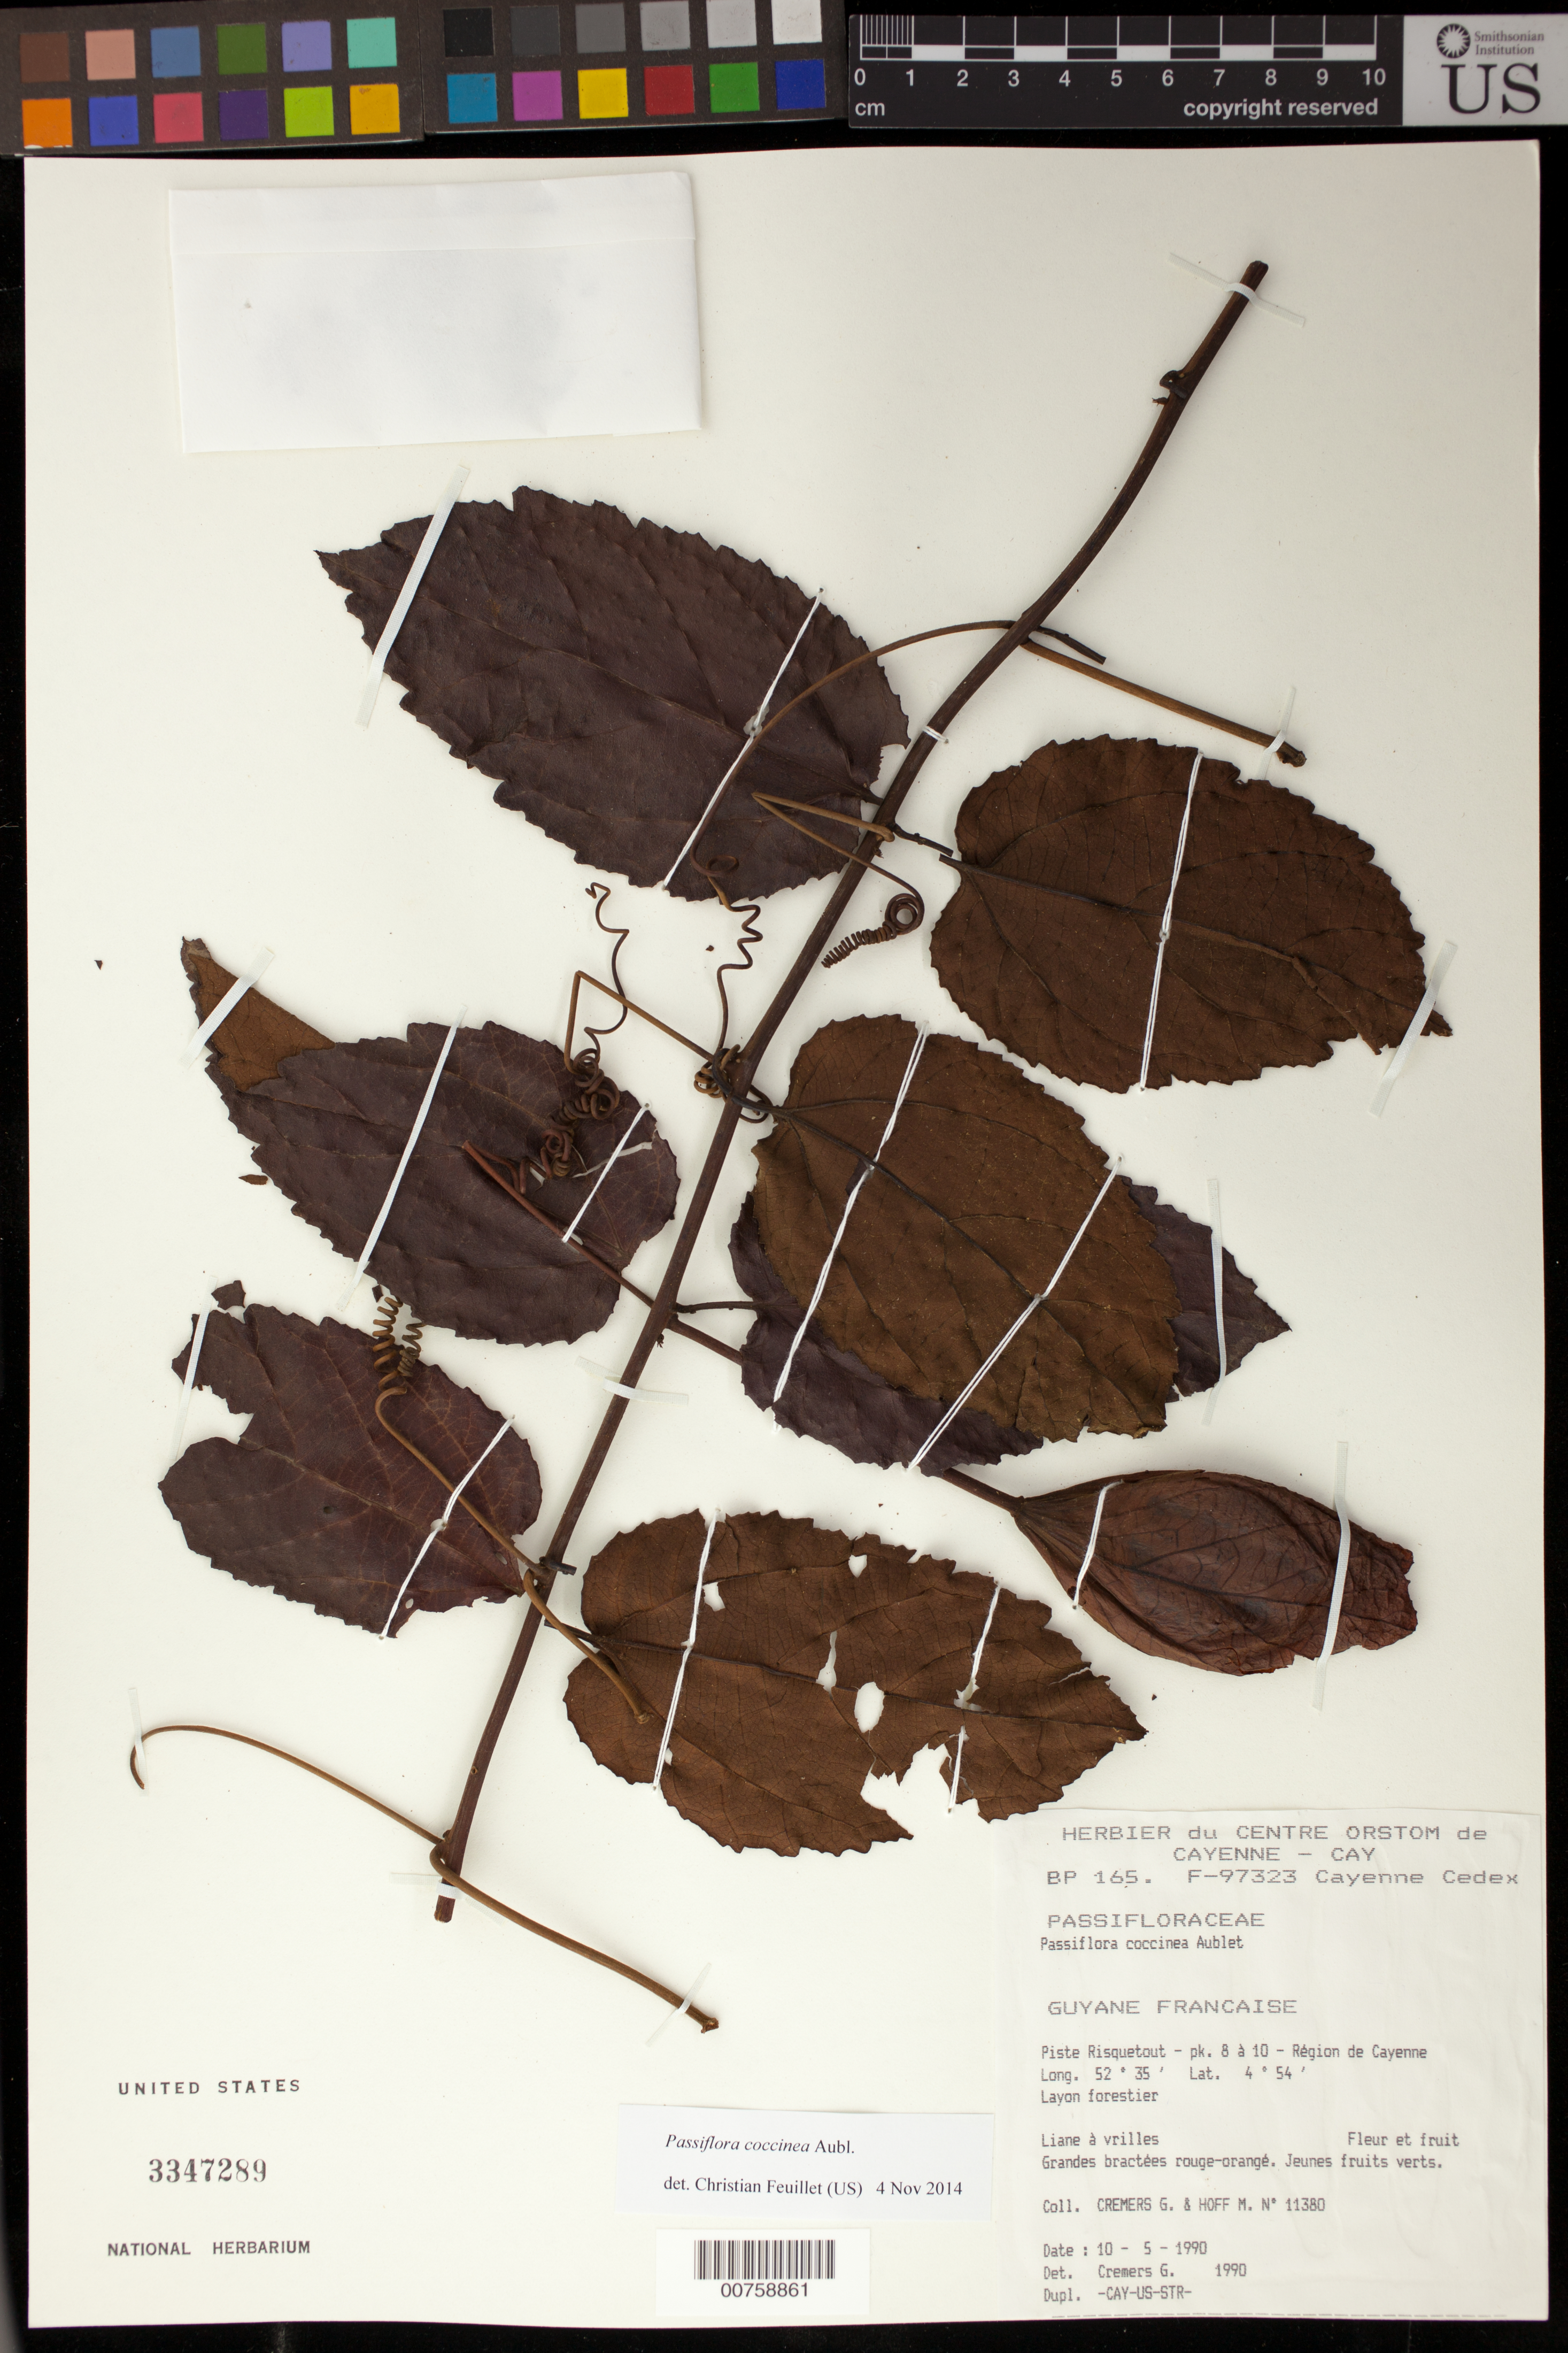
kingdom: Plantae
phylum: Tracheophyta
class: Magnoliopsida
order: Malpighiales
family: Passifloraceae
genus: Passiflora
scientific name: Passiflora coccinea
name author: Aubl.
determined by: Feuillet, C.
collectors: G. Cremers & M. Hoff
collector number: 11380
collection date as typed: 10-May-90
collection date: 1990-05-10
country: French Guiana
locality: Piste Risquetout - pk. 8 a 10 - région de Cayenne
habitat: Forest trail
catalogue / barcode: US 3347289